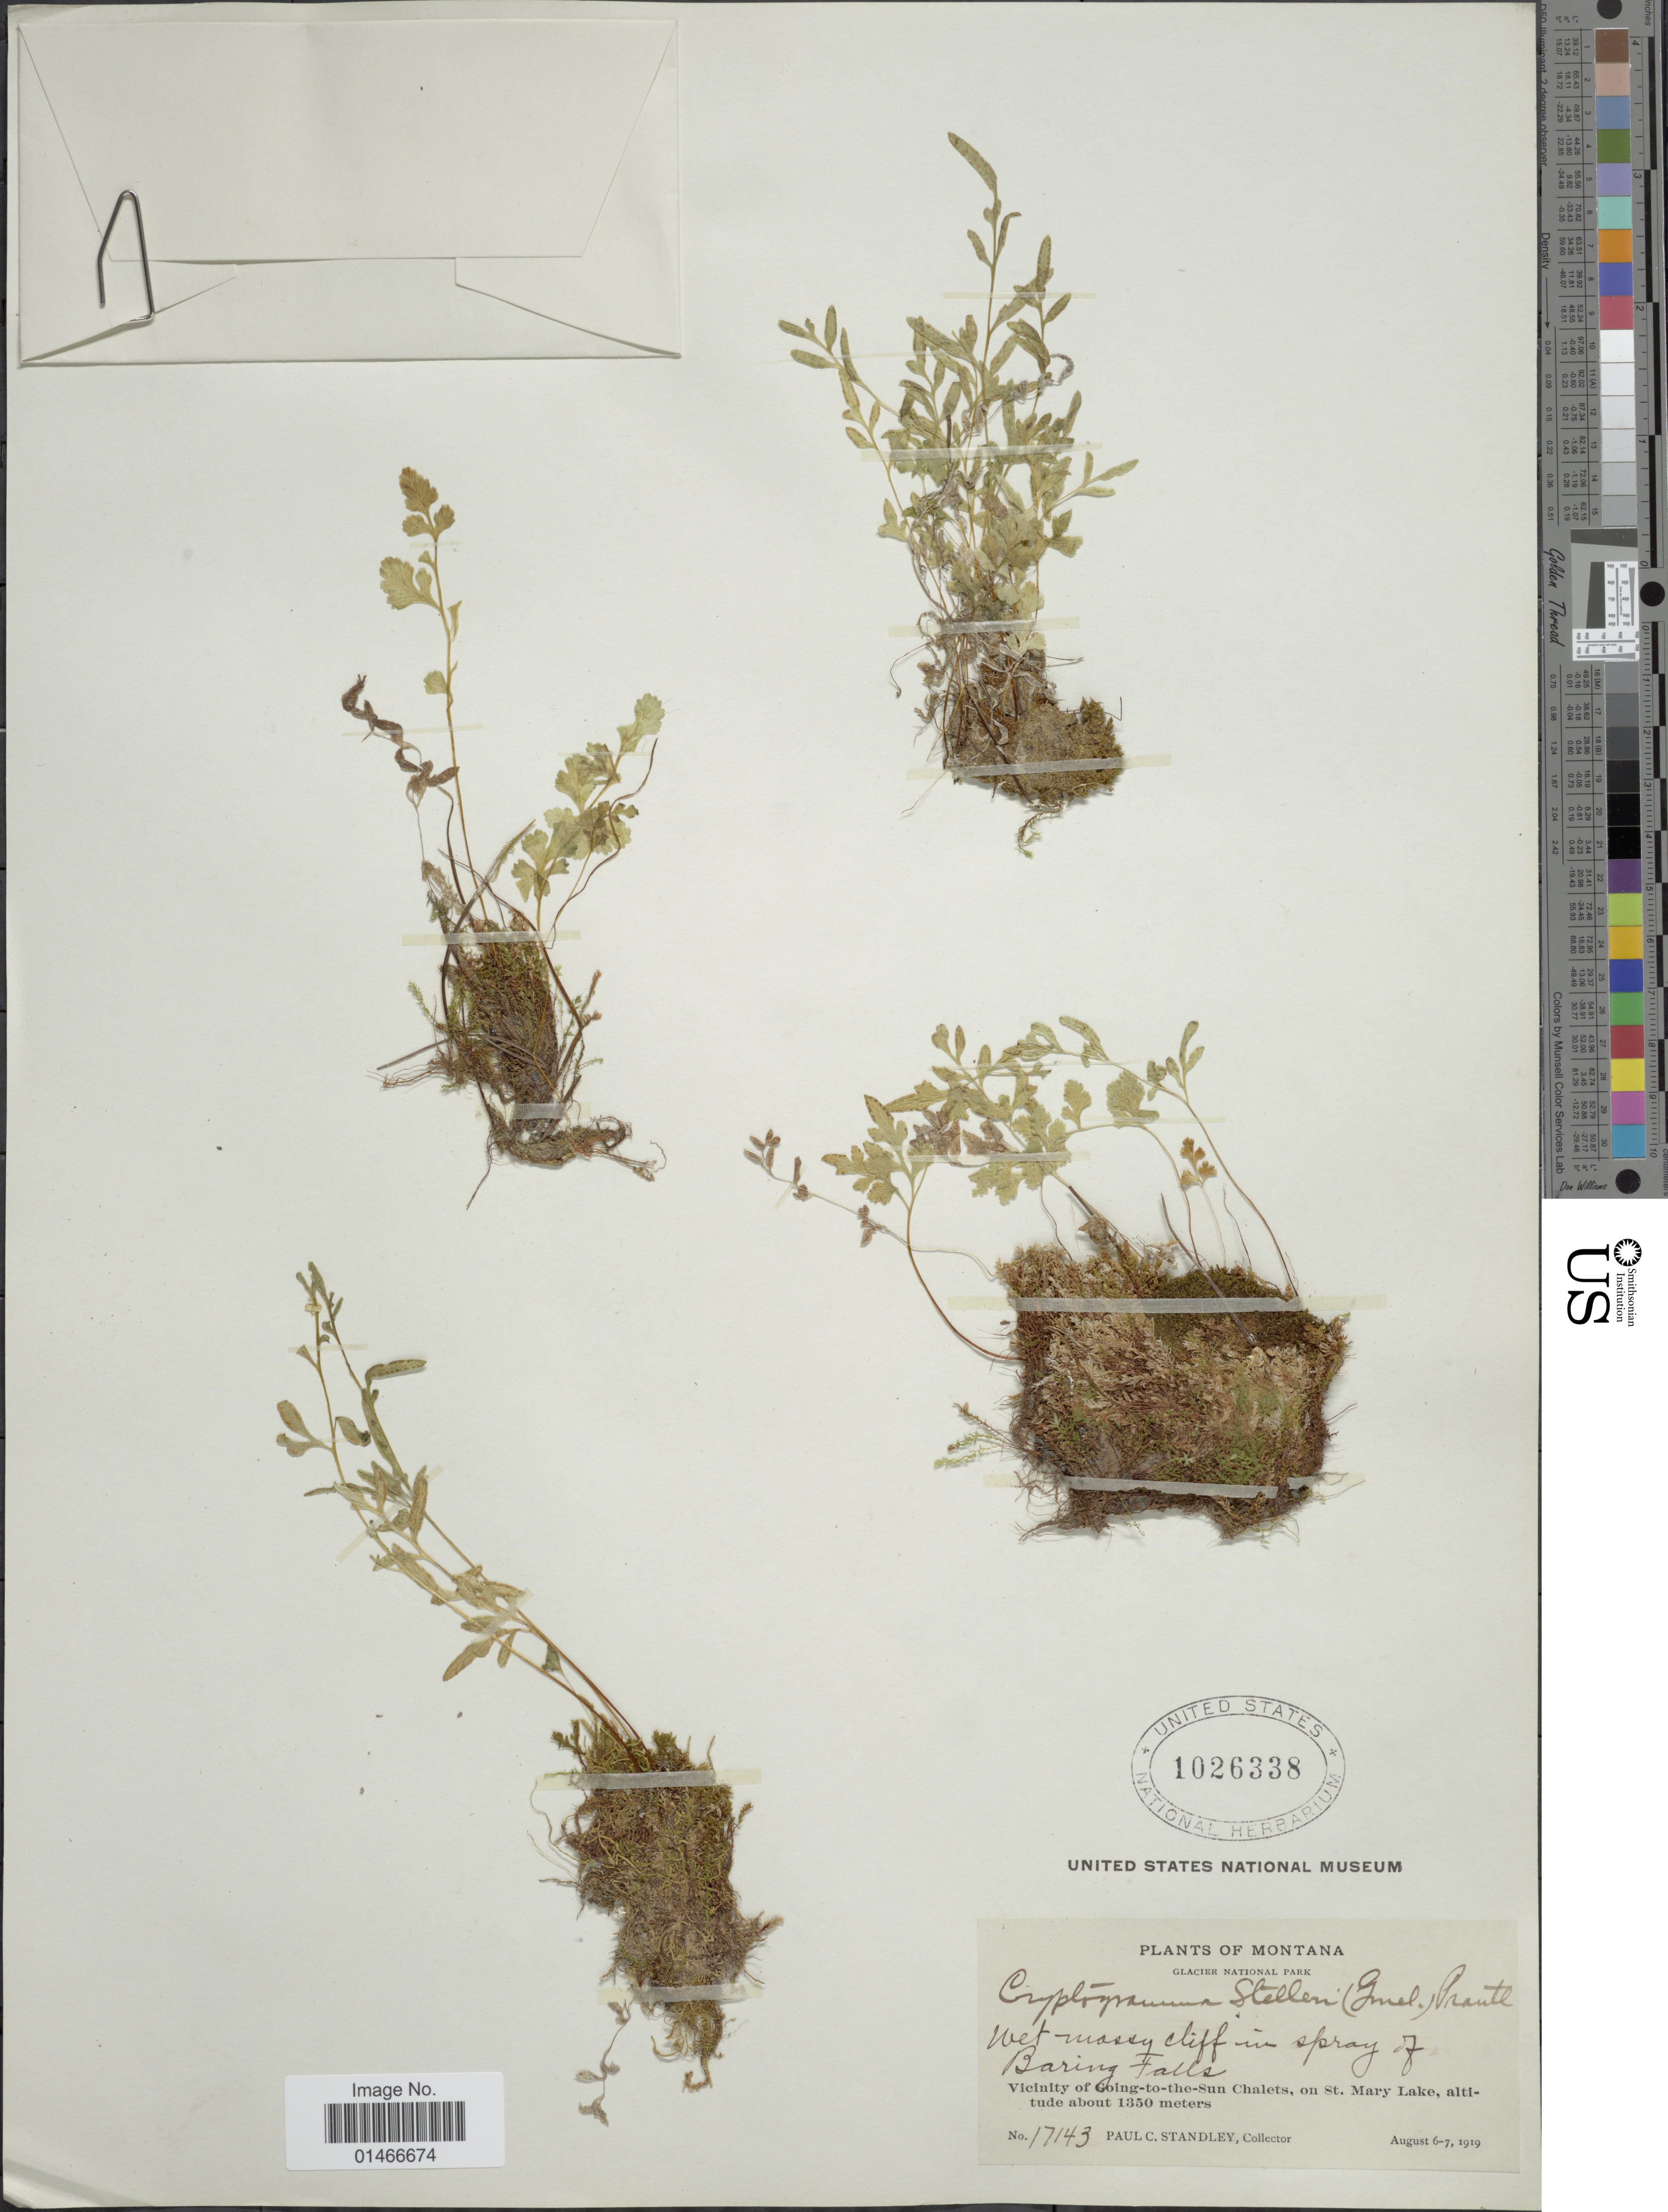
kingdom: Plantae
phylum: Tracheophyta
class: Polypodiopsida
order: Polypodiales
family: Pteridaceae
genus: Cryptogramma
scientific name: Cryptogramma stelleri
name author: (S.G. Gmel.) Prantl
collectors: P. C. Standley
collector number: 17143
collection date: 1919-08-06/1919-08-07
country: United States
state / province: Montana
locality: Glacier National Park. Wet mossy cliff in spray of Baring Falls. Vicinity of Going-to-the-Sun Chalets, on St. Mary Lake.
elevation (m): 1350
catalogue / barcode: US 1026338